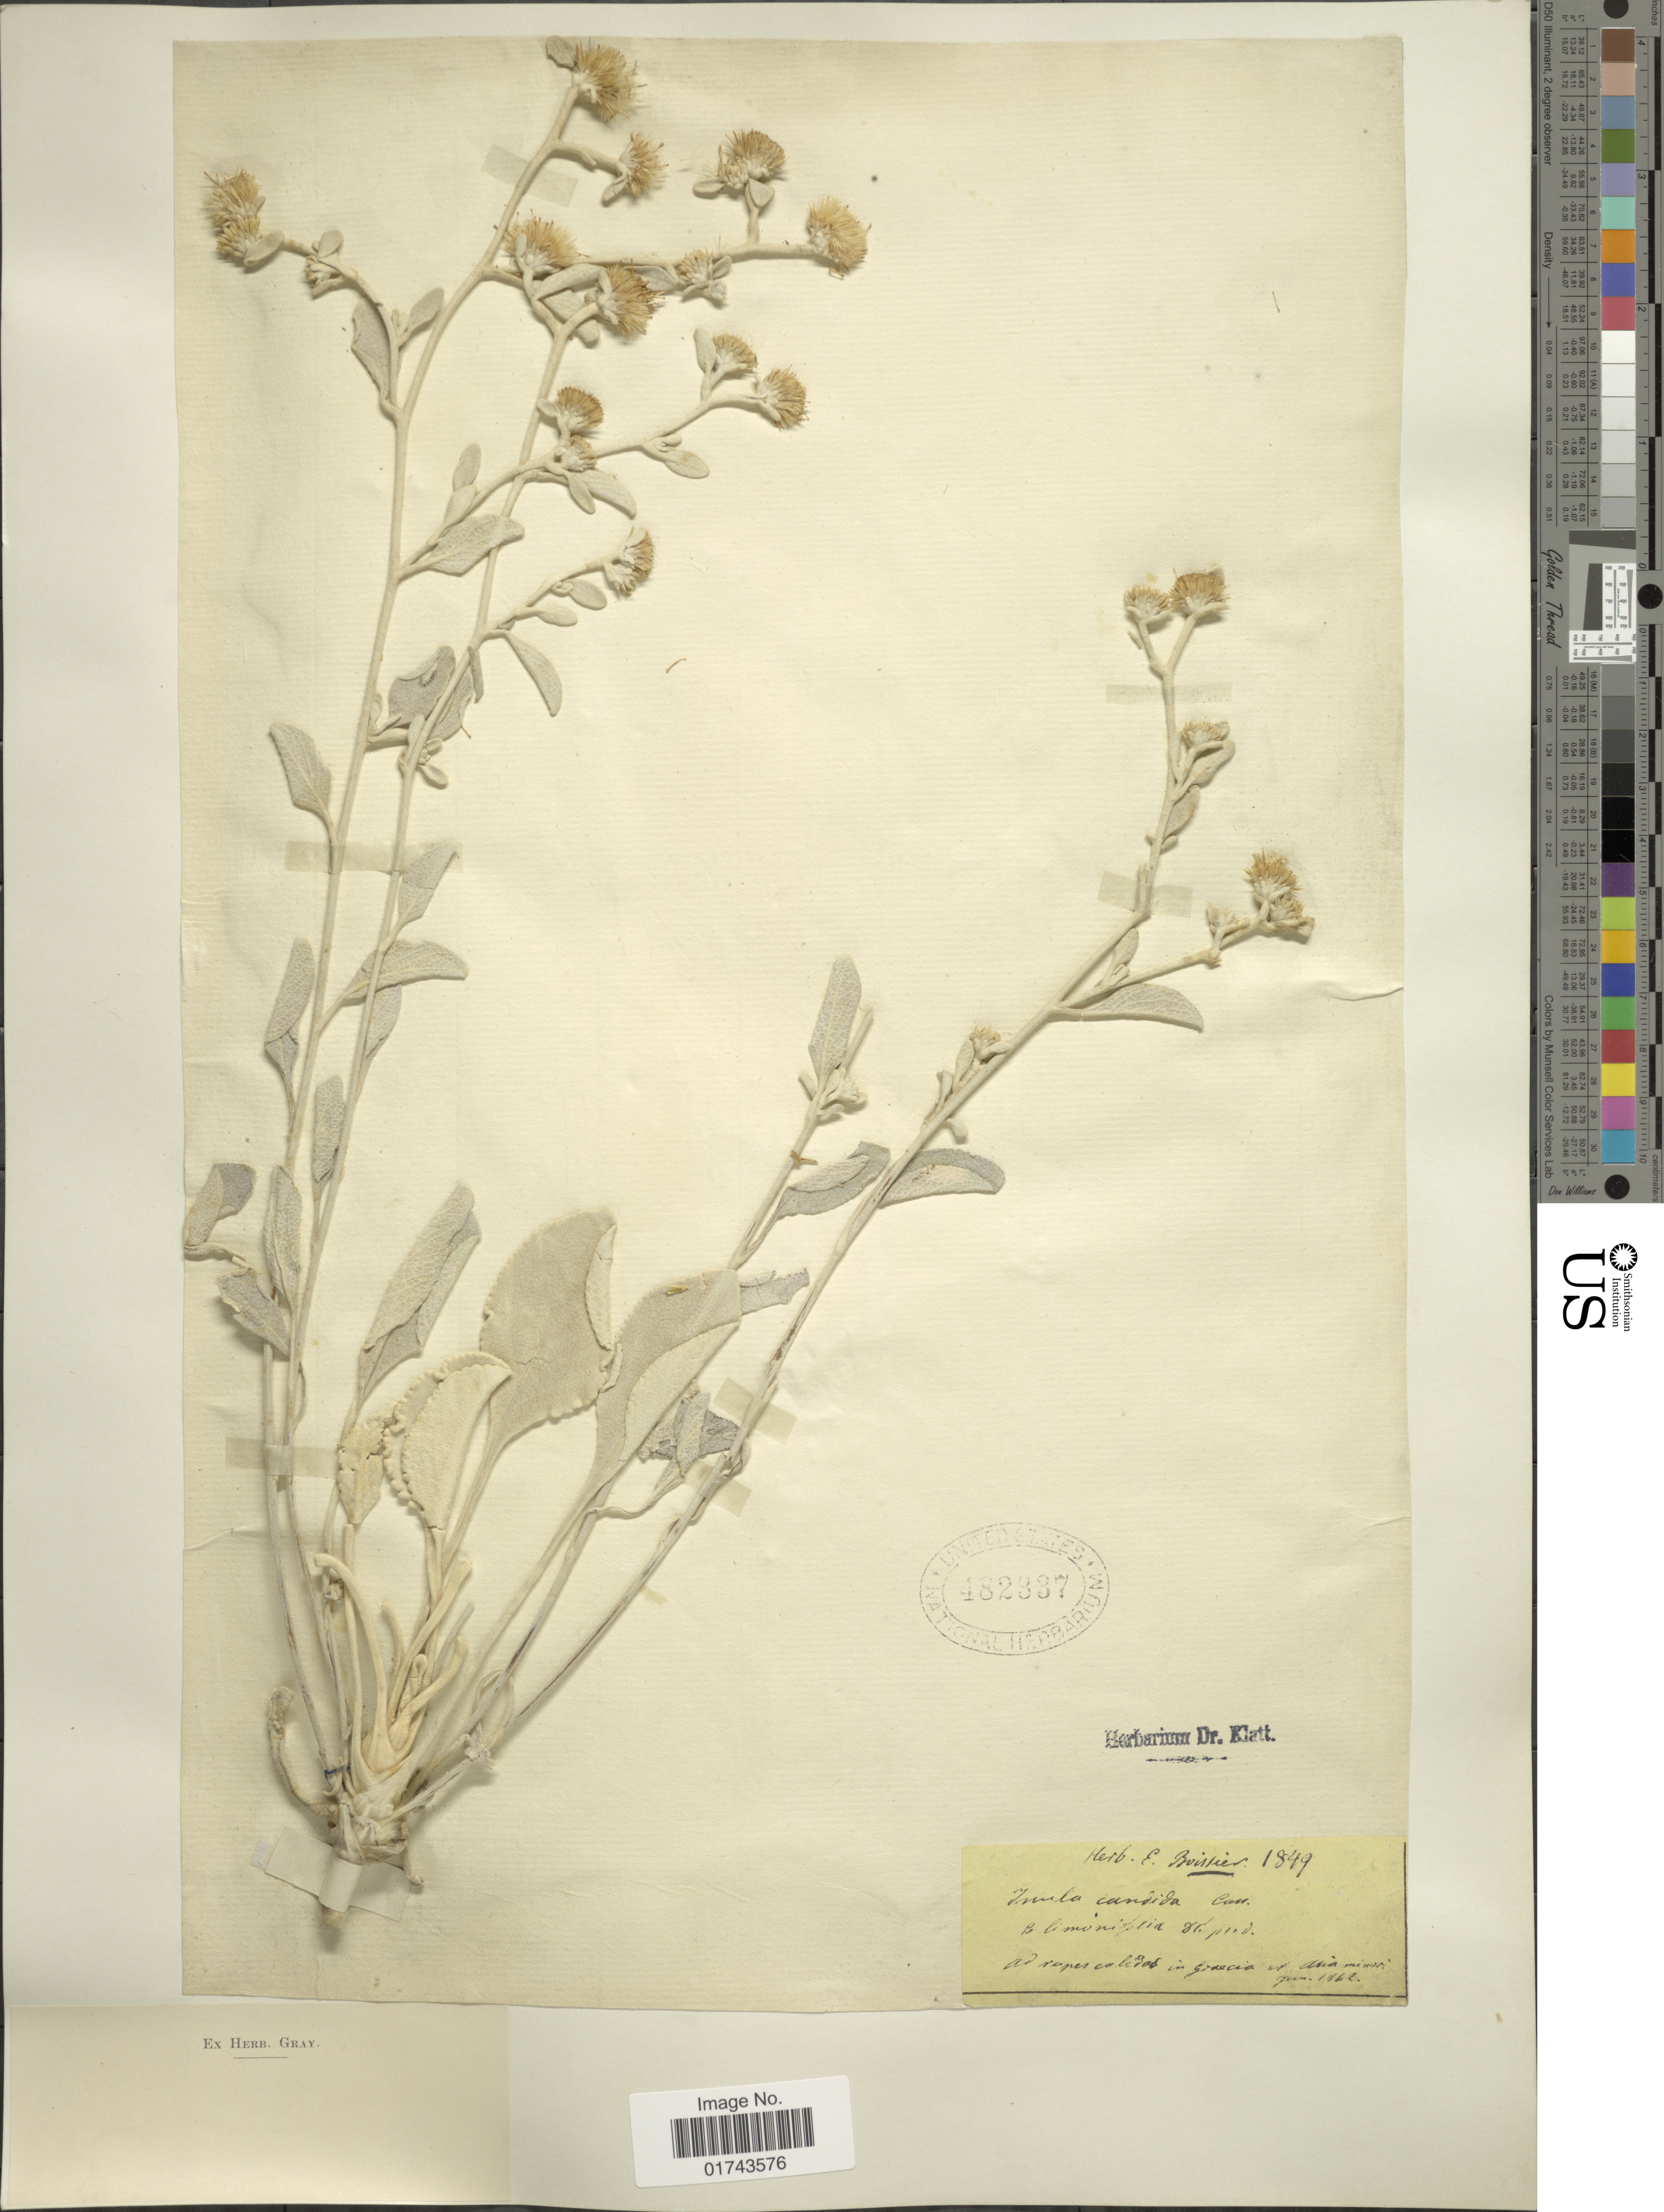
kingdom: Plantae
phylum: Tracheophyta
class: Magnoliopsida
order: Asterales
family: Asteraceae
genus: Inula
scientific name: Inula candida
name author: (L.) Cass.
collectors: Herb. Boissier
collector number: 1849?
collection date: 1862-06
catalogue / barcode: US 482337